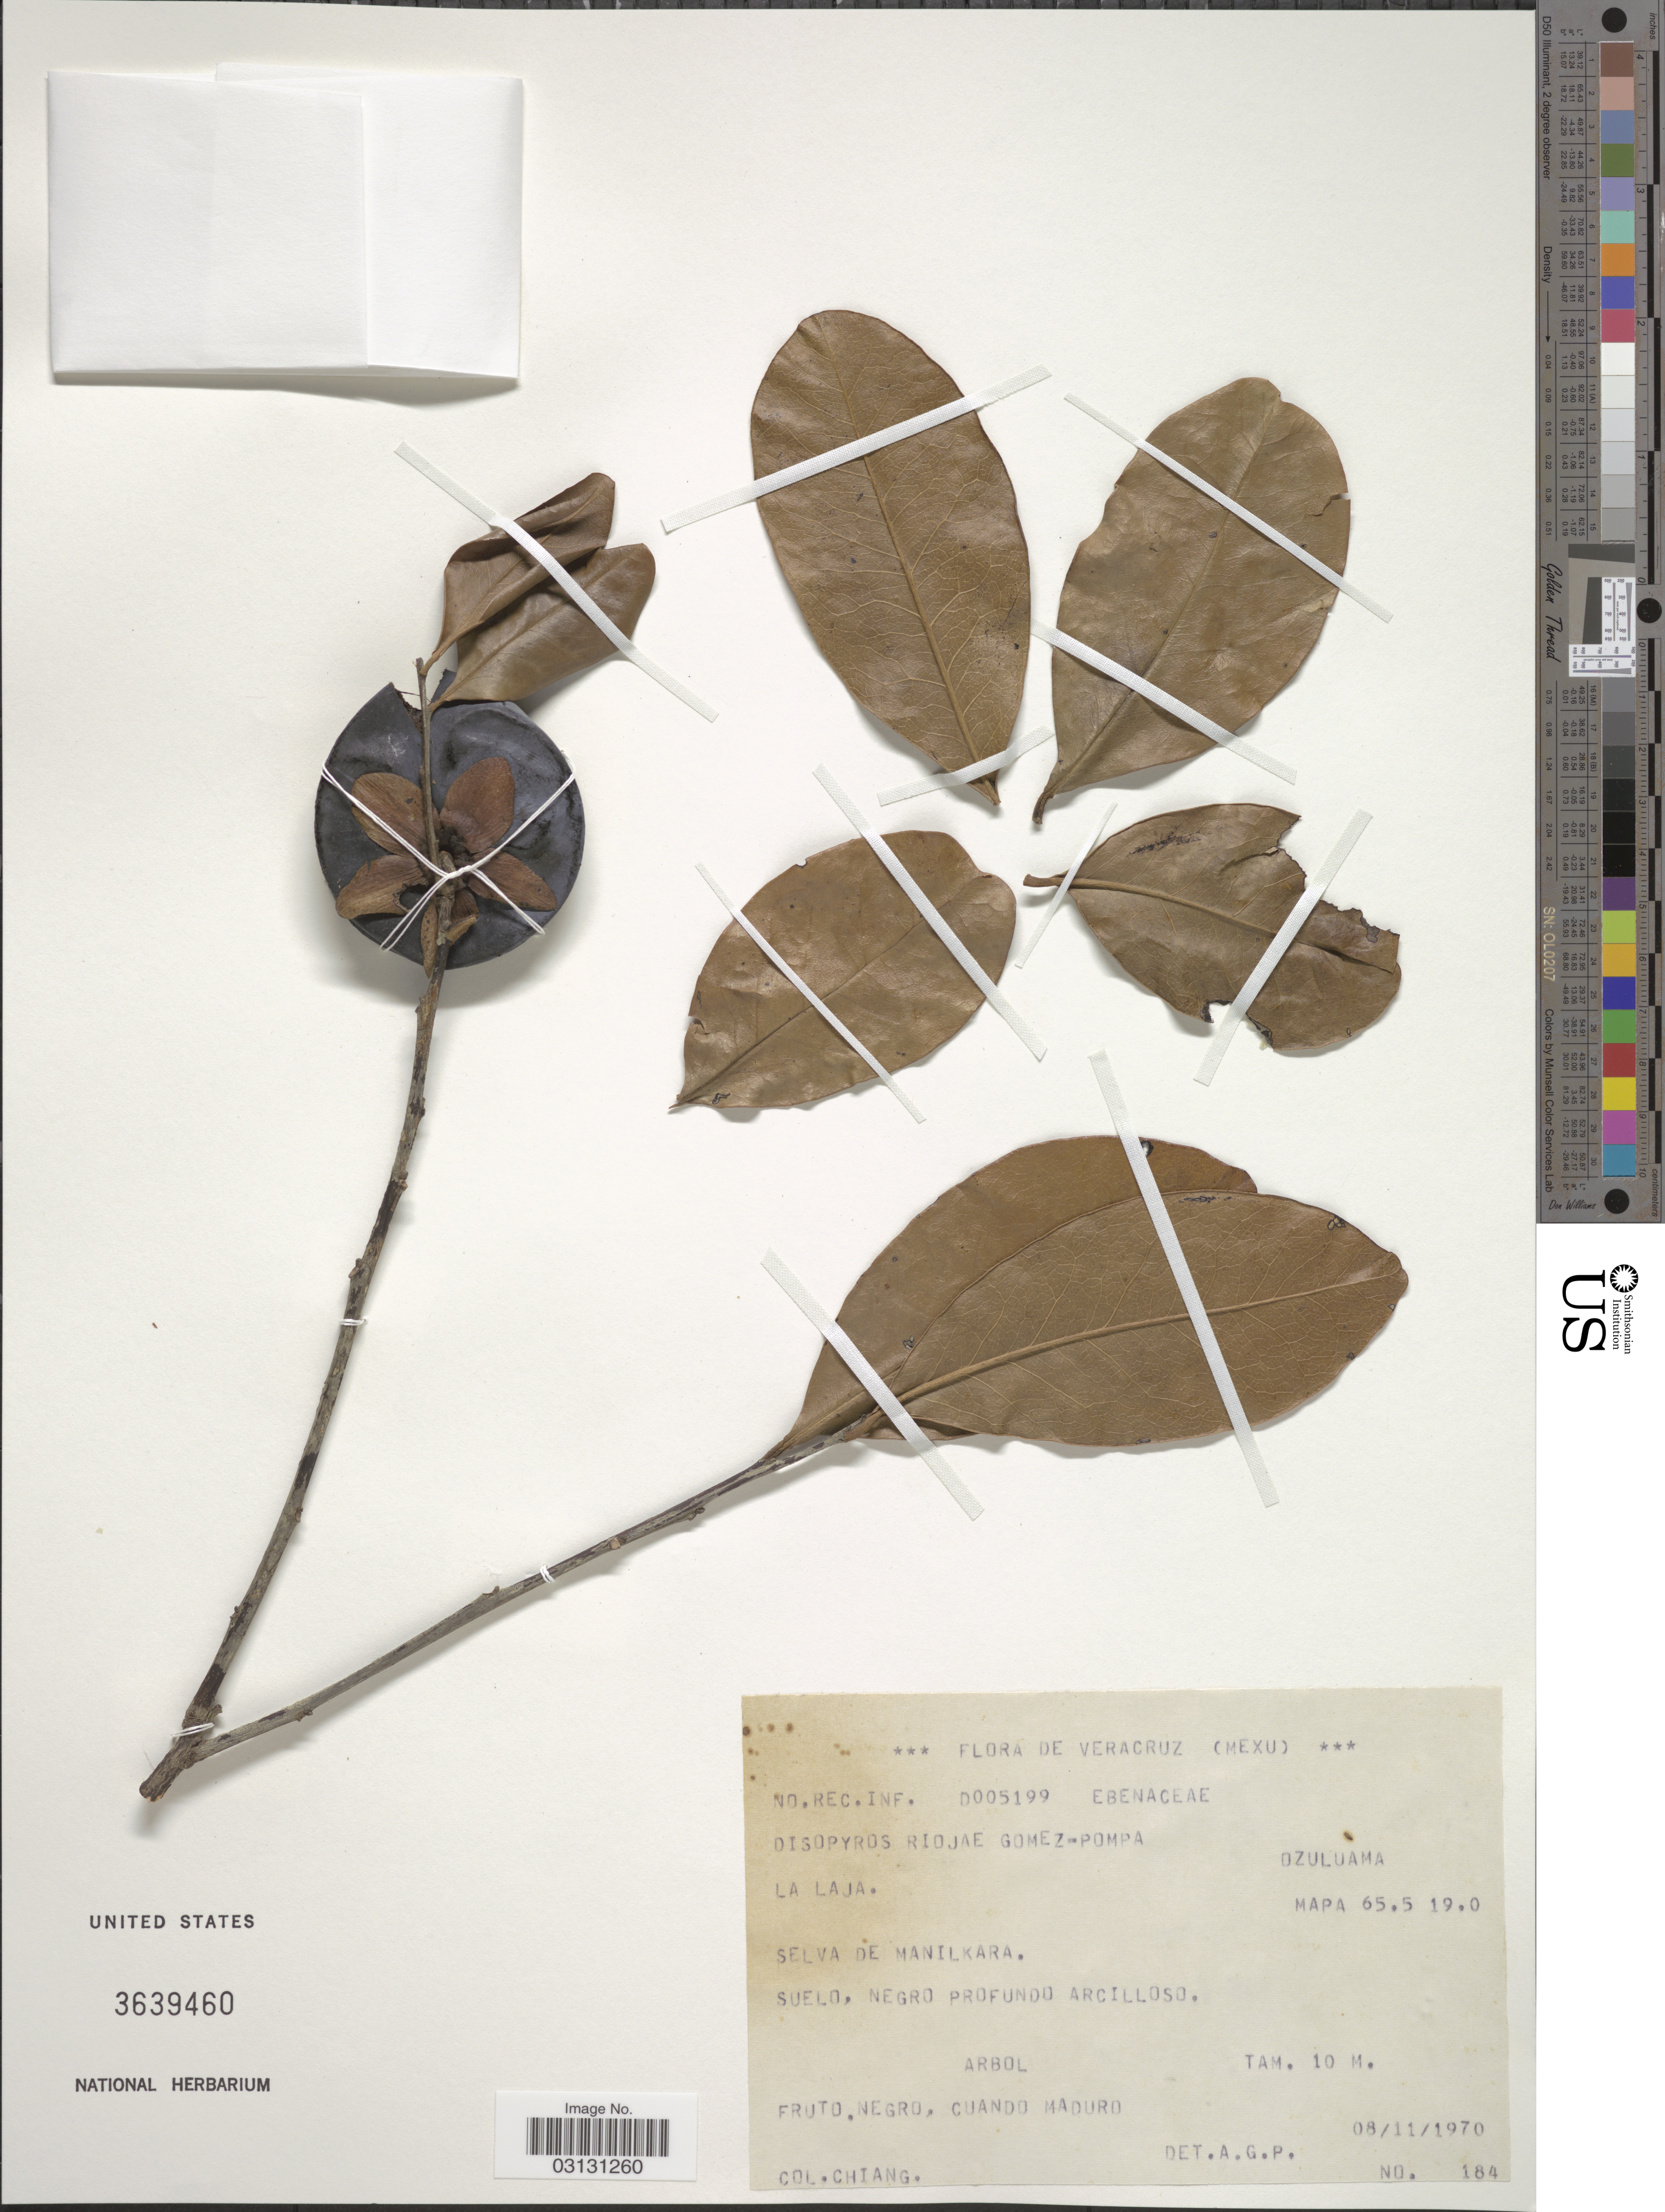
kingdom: Plantae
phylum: Tracheophyta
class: Magnoliopsida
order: Ericales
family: Ebenaceae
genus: Diospyros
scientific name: Diospyros riojae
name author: Gómez Pompa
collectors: -. Chiang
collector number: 184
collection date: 1971-11-08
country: Mexico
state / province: Veracruz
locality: Veracruz. La Laja. Ozuluama. Selva de Manilkara. Mapa 65.5 19.0.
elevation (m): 10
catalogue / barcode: US 3639460